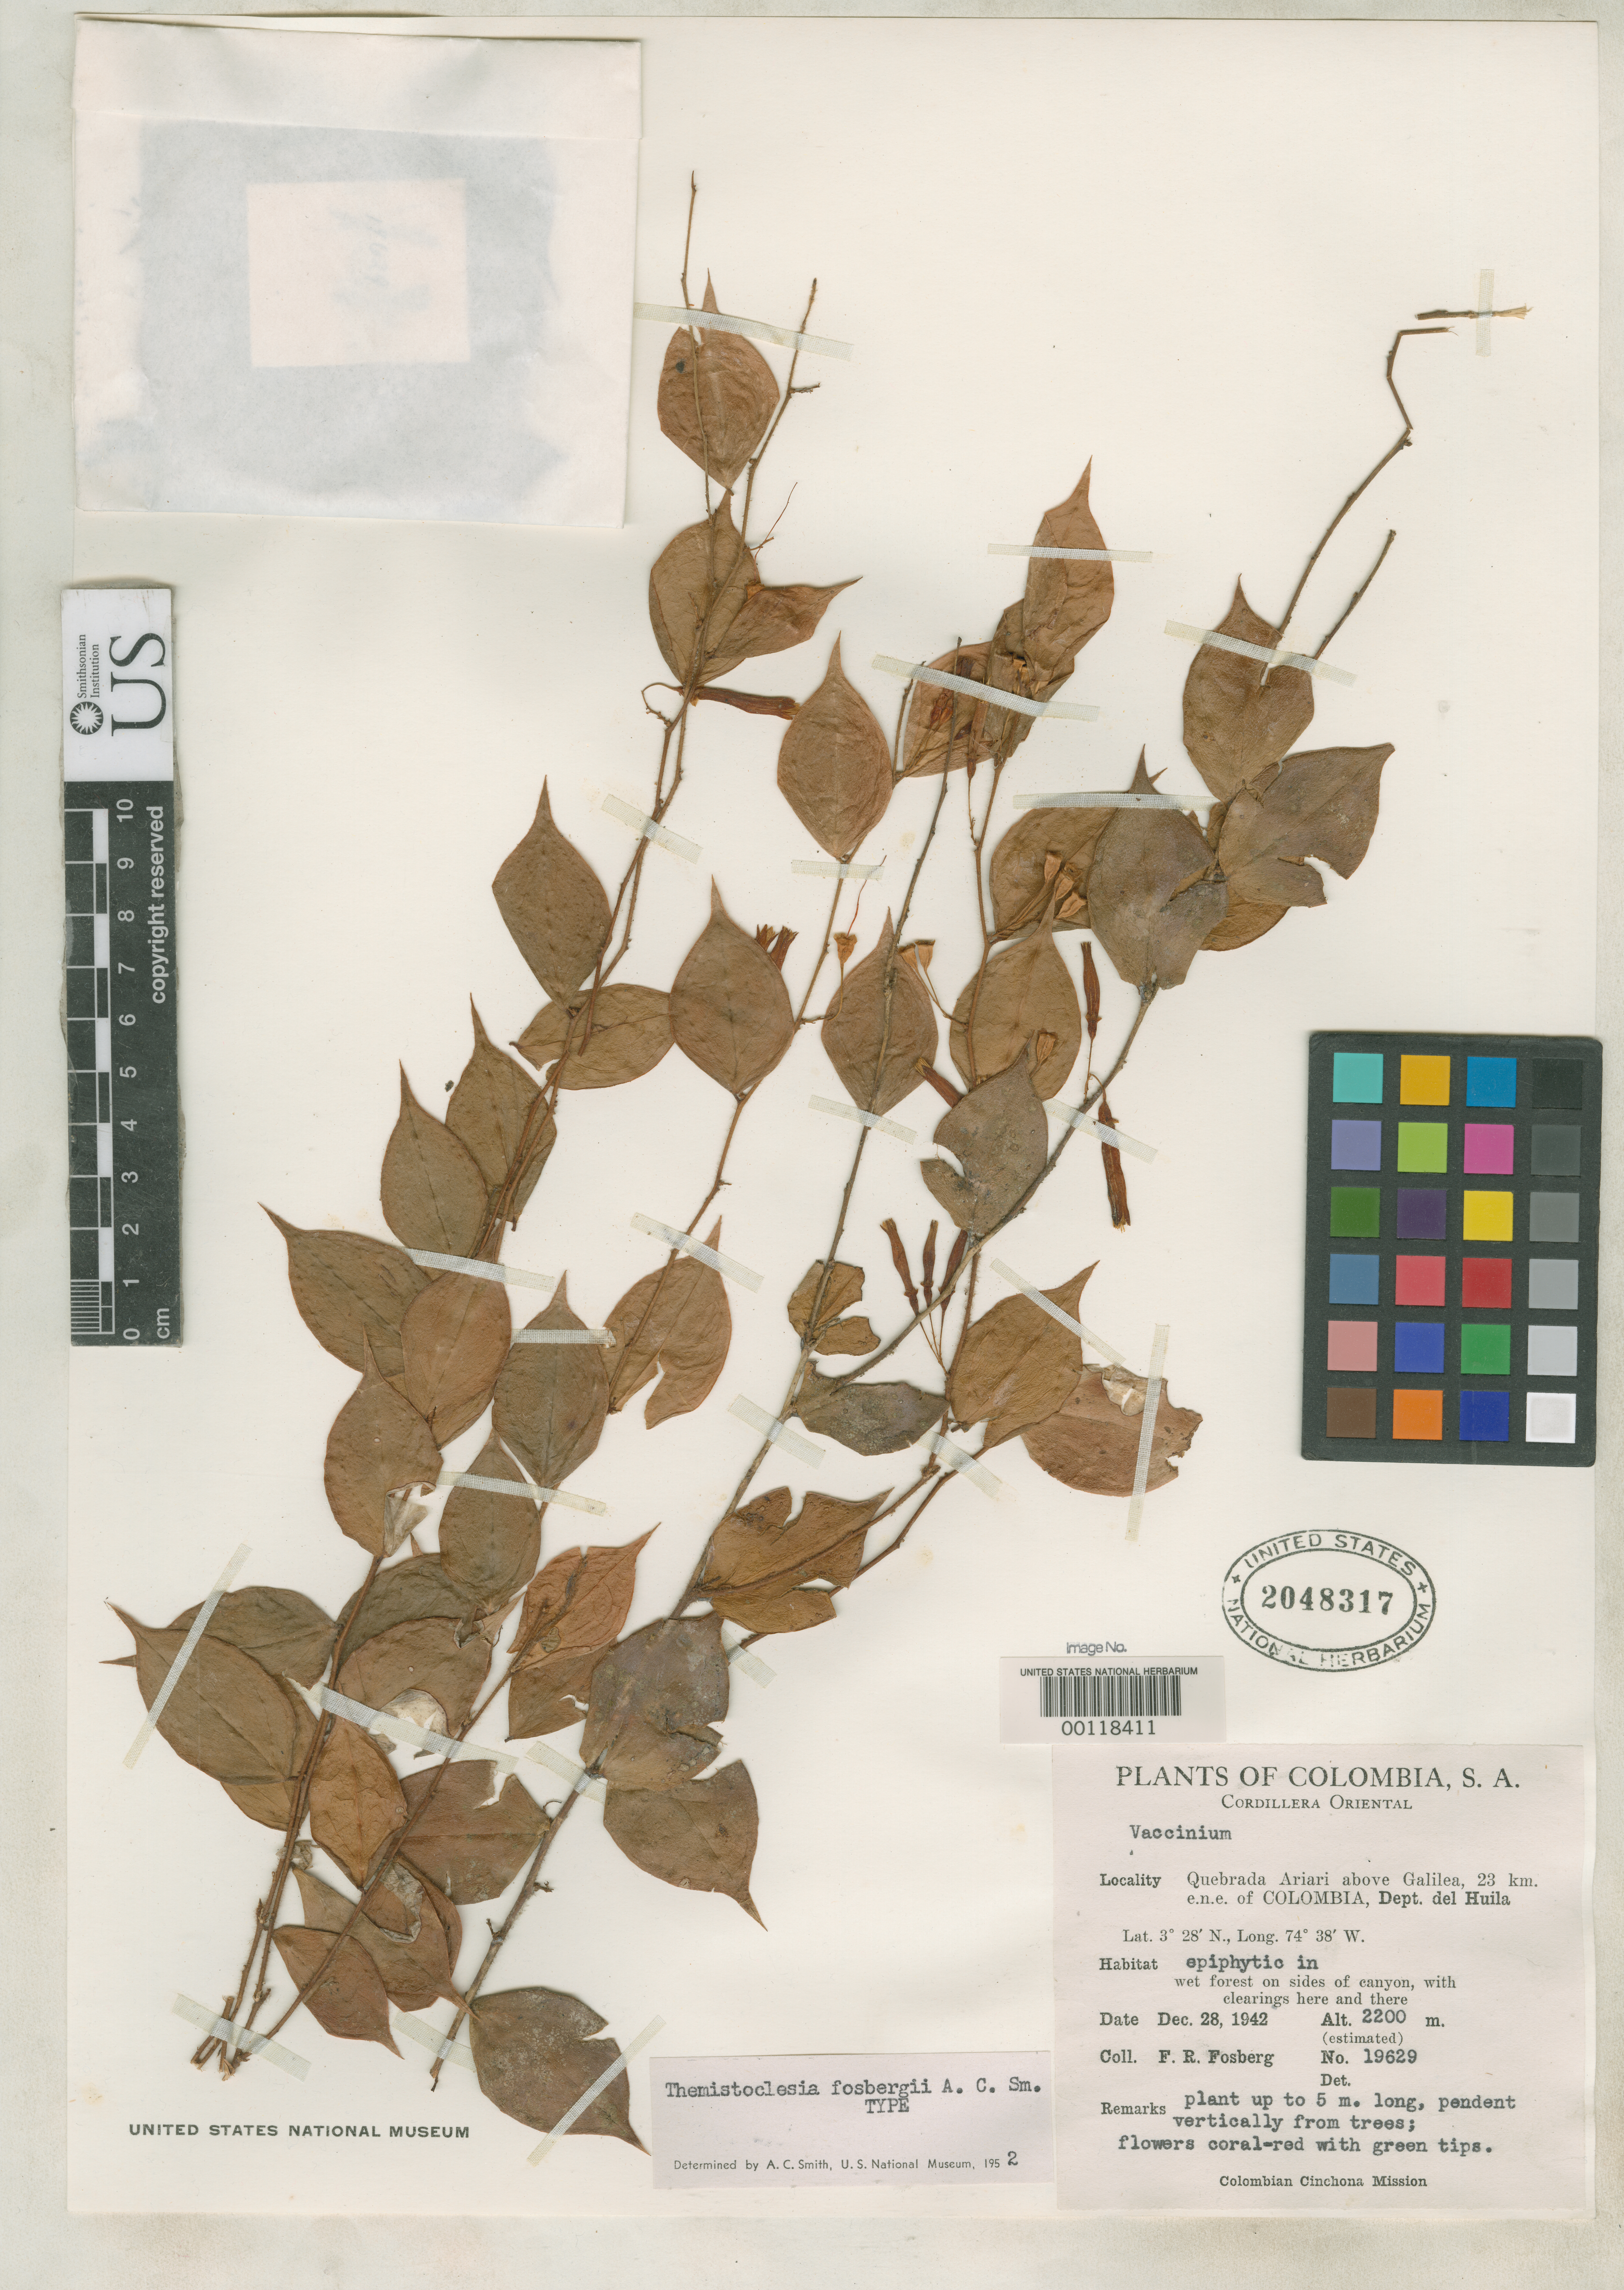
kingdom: Plantae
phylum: Tracheophyta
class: Magnoliopsida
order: Ericales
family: Ericaceae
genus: Themistoclesia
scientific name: Themistoclesia fosbergii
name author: A.C. Sm.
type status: Holotype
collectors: F. R. Fosberg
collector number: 19629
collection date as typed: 28 Dec 1942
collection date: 1942-12-28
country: Colombia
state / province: Huila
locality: Quebrada Ariari above Galilea.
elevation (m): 2200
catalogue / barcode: US 2048317